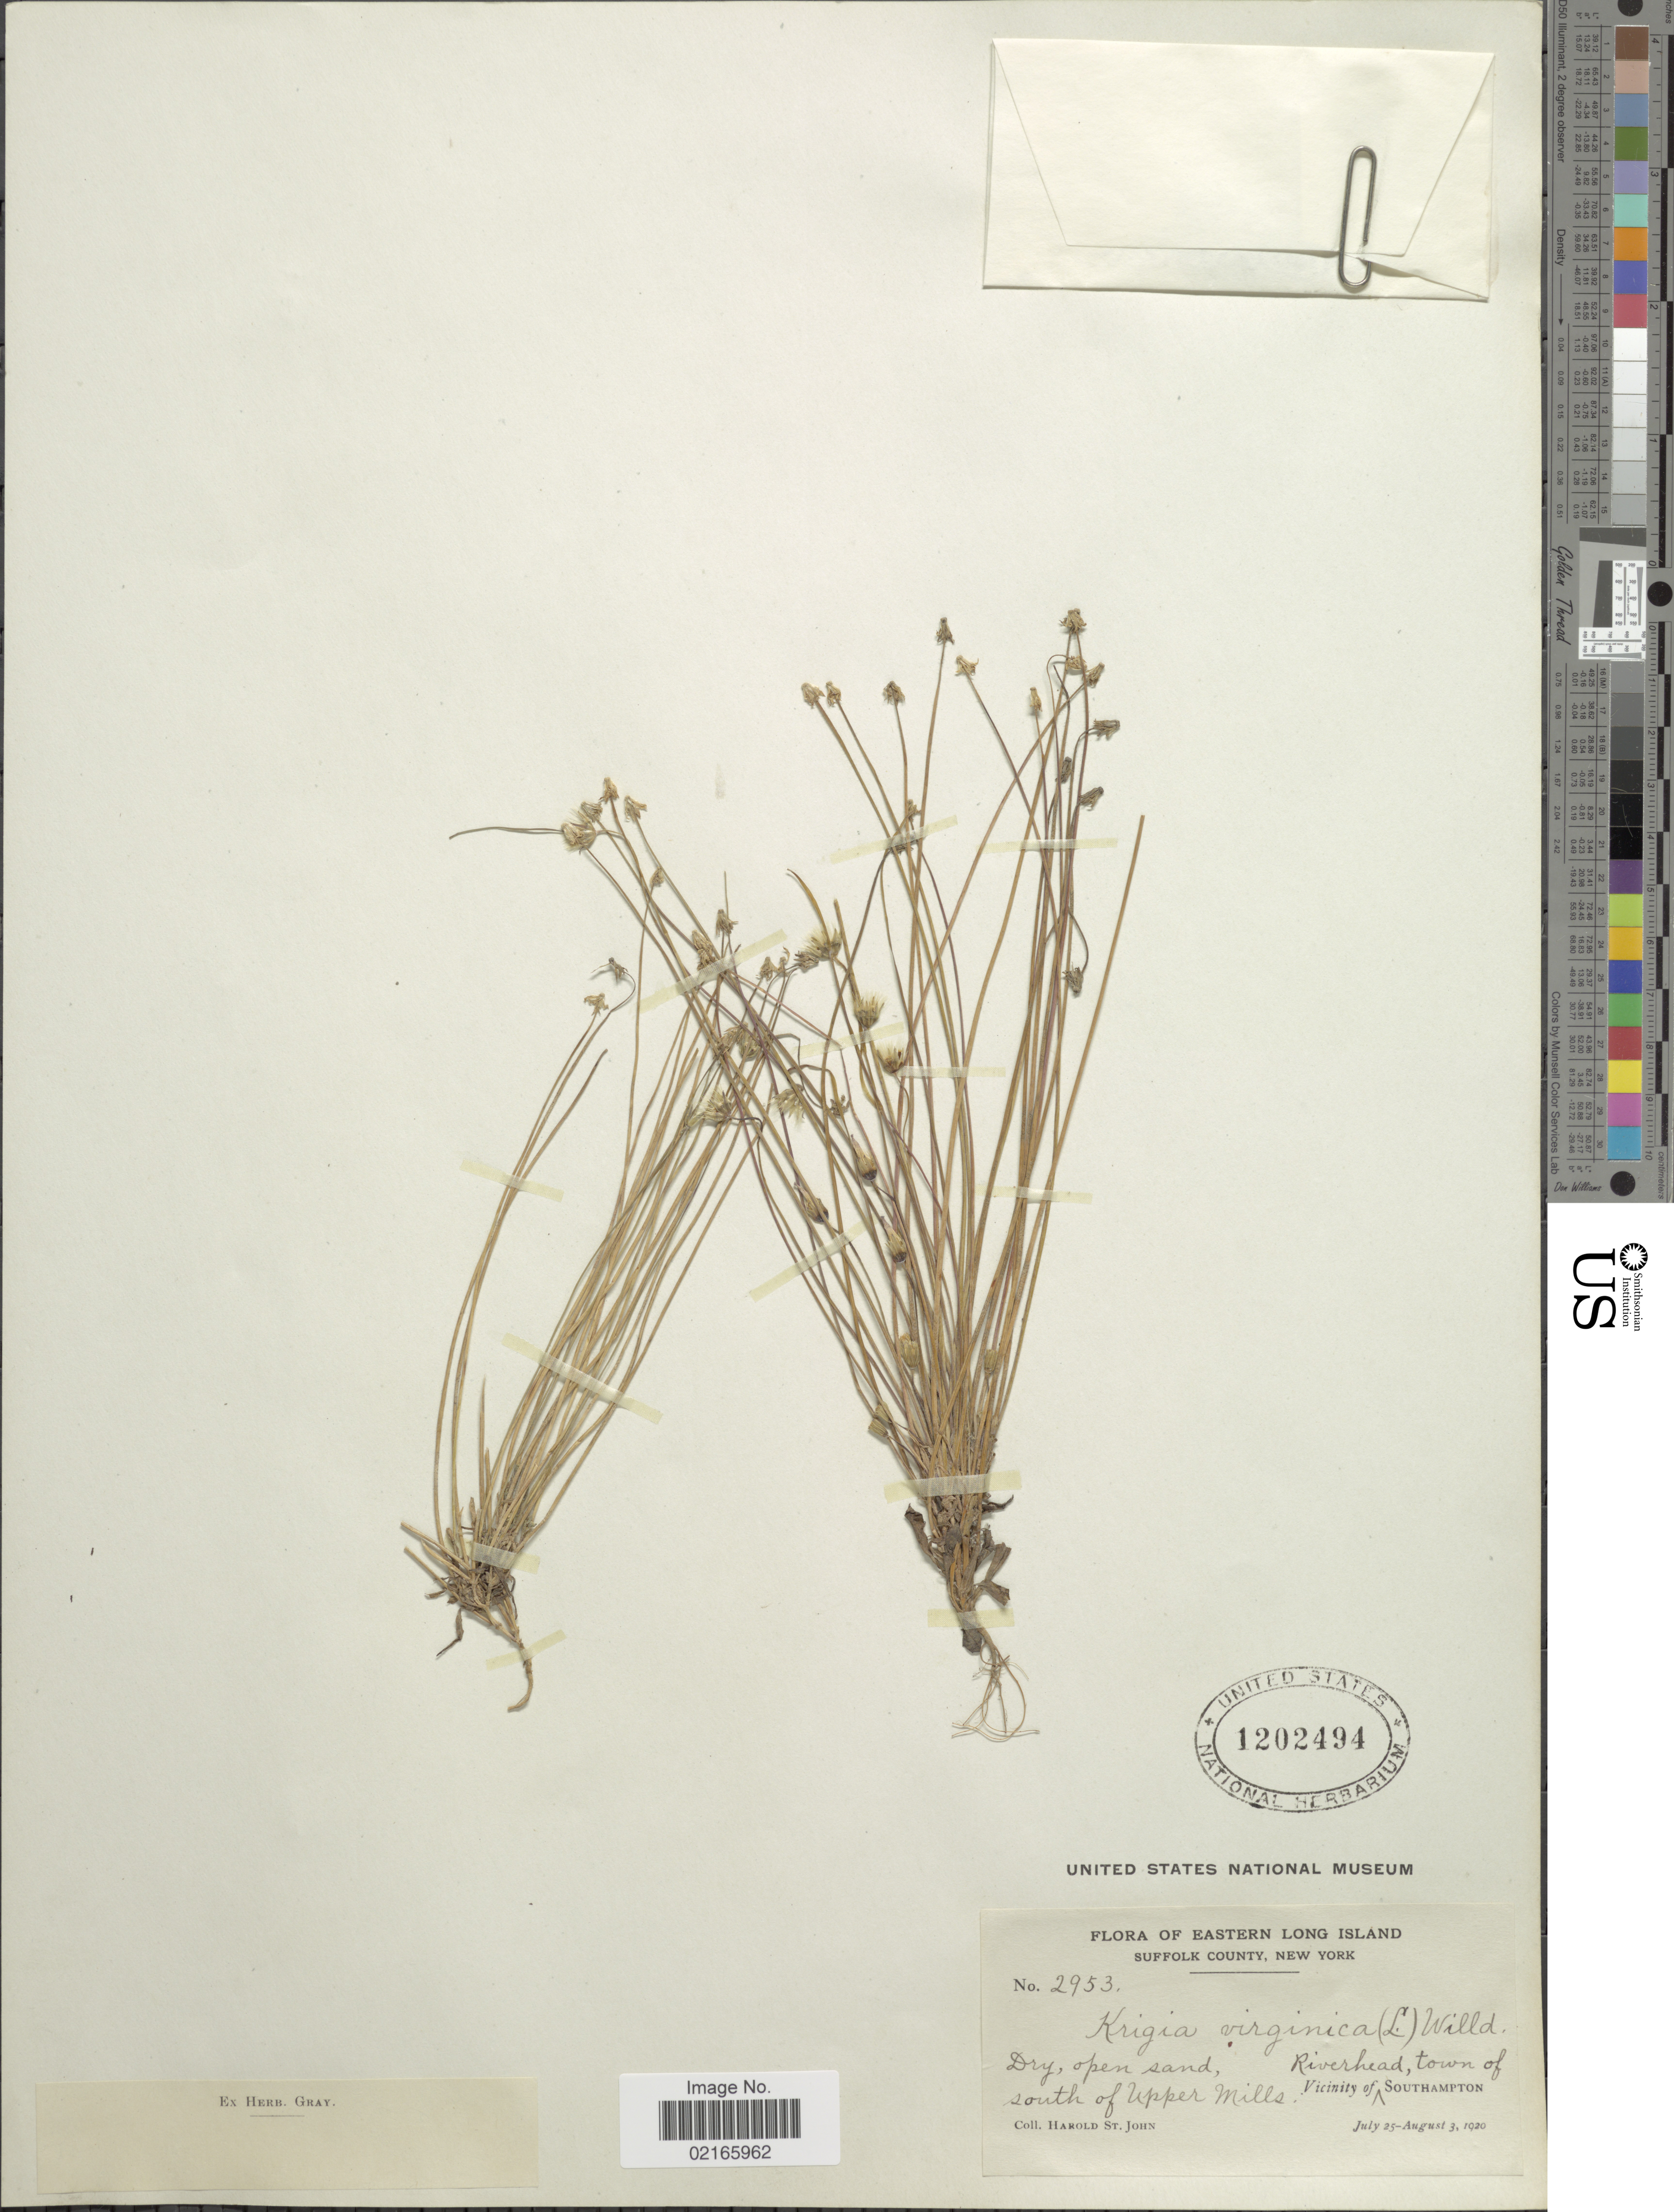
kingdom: Plantae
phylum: Tracheophyta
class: Magnoliopsida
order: Asterales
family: Asteraceae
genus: Krigia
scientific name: Krigia virginica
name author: (L.) Willd.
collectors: H. St. John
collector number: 2953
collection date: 1920-07-25/1930-08-03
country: United States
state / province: New York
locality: Eastern Long Island, Suffolk County, dry open sand, Riverhead town of south of Upper Mills, vicinity of Southampton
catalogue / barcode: US 1202494